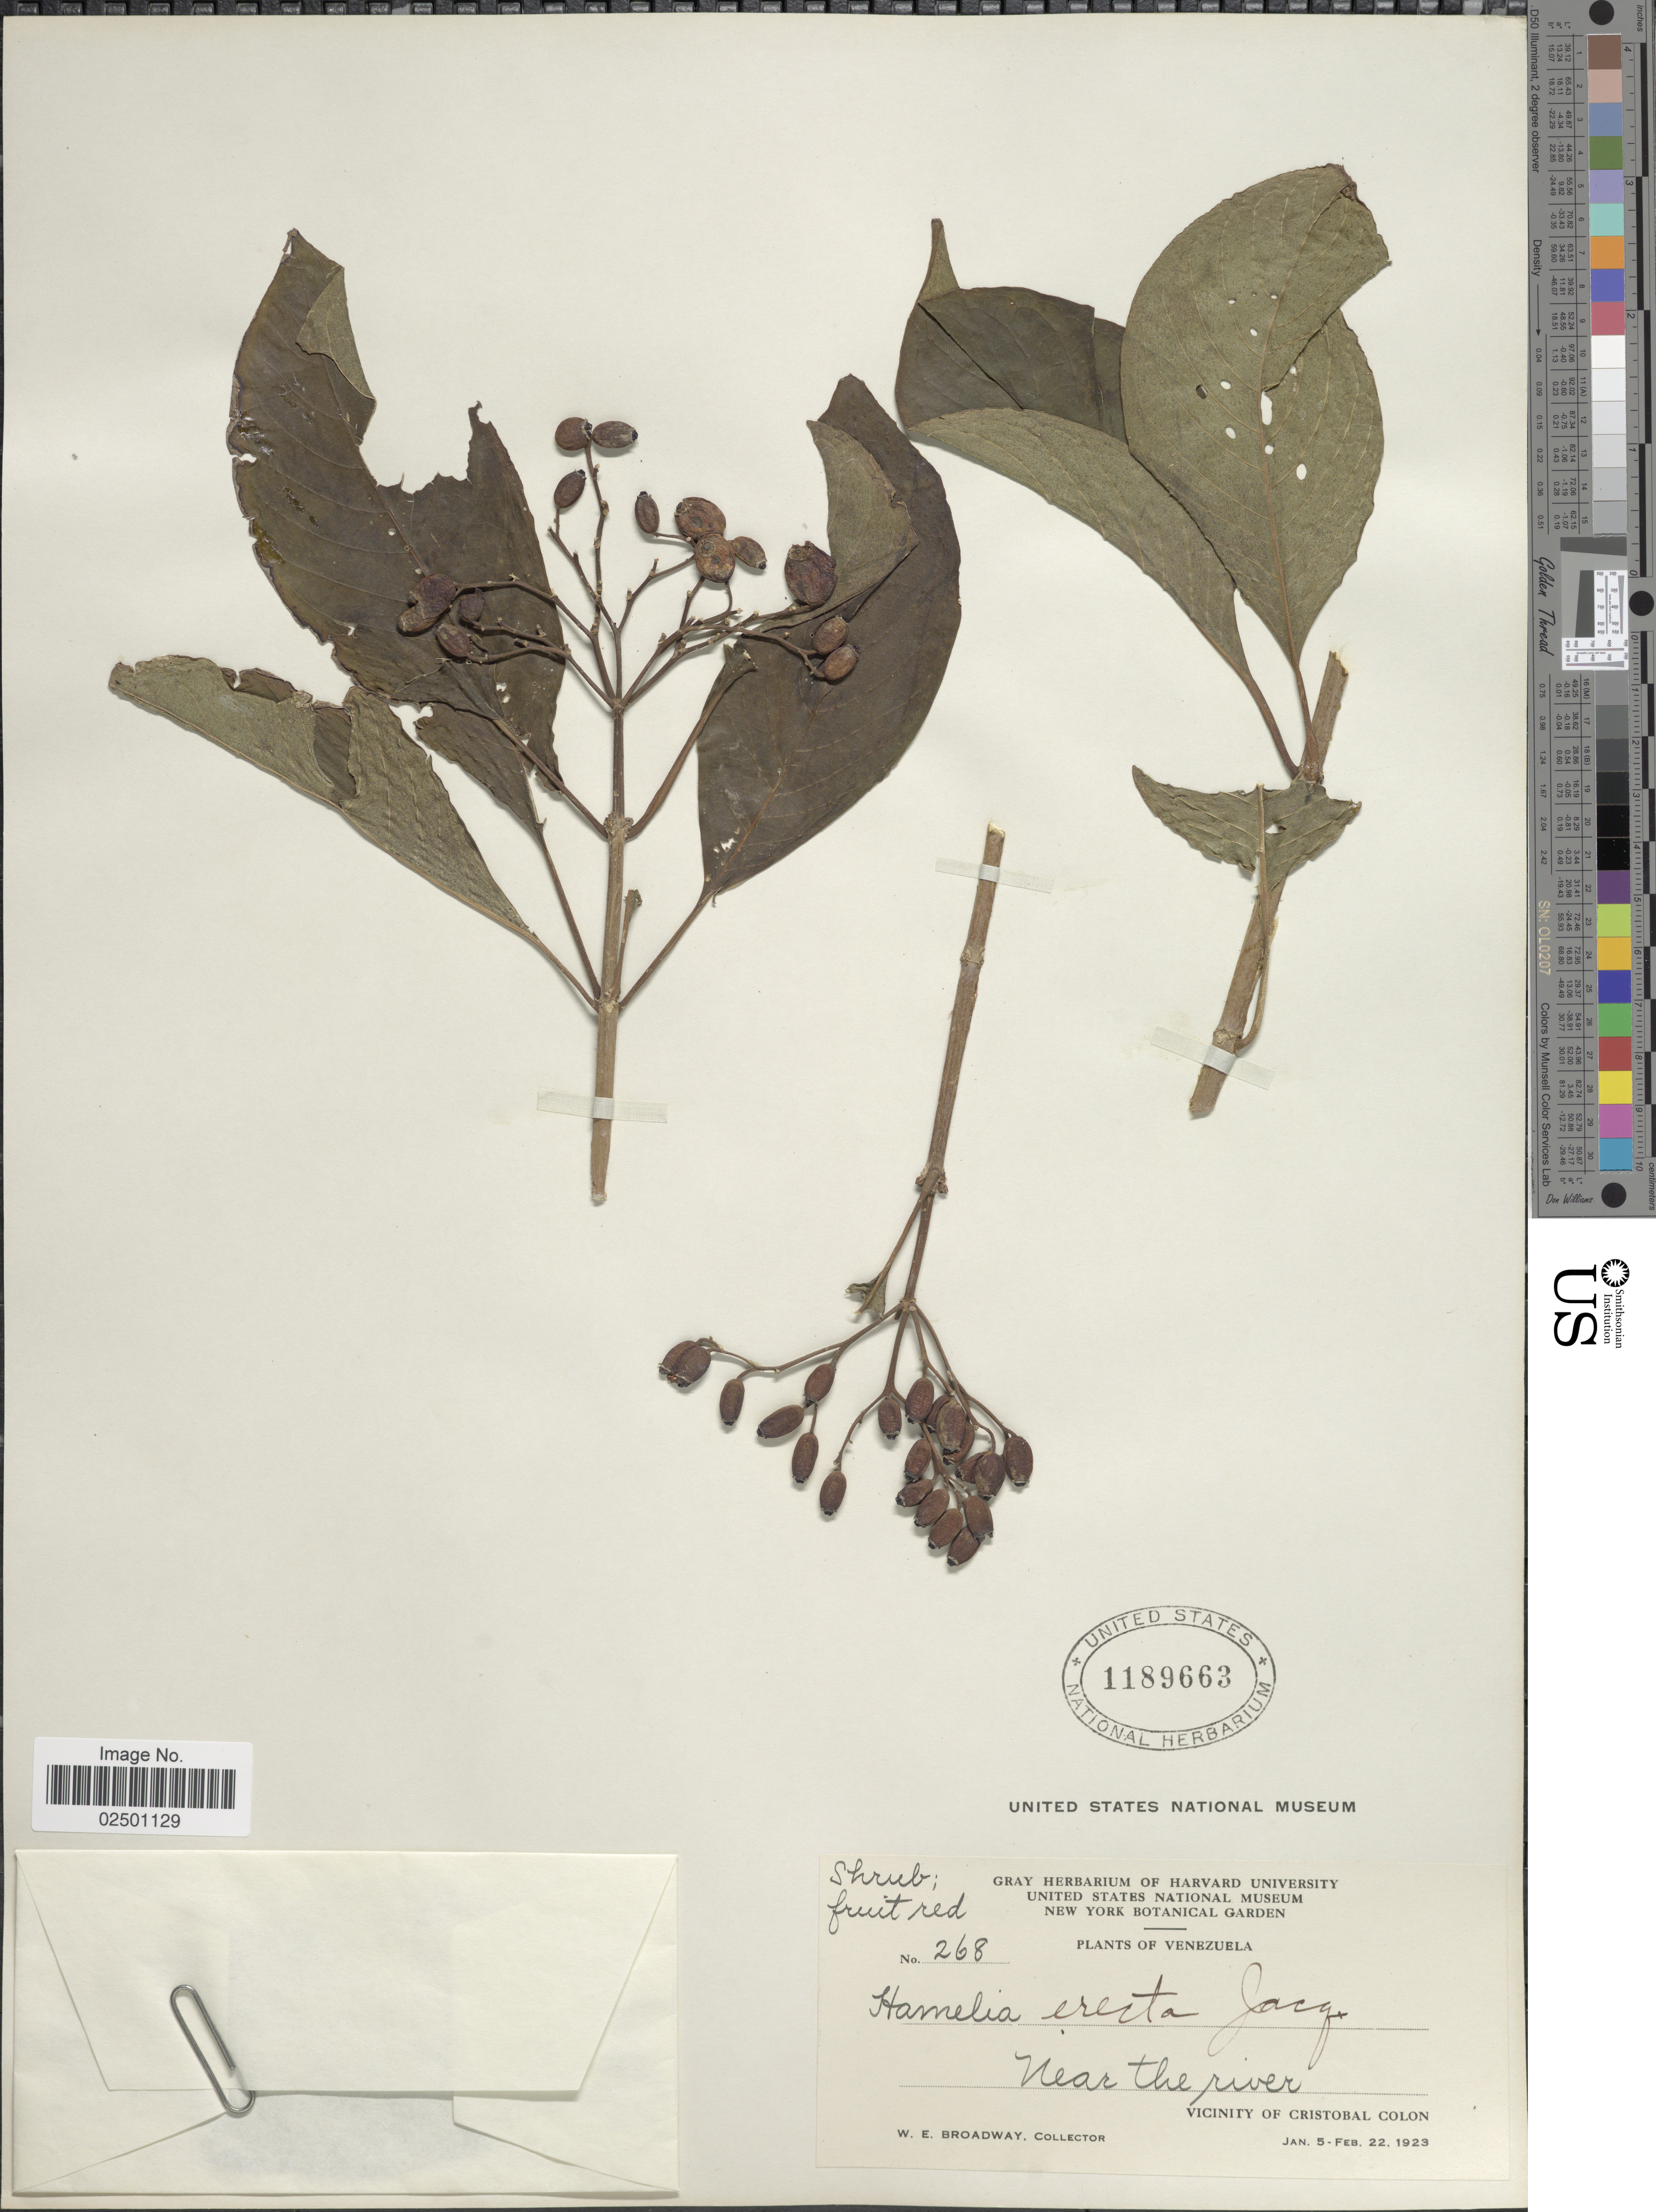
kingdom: Plantae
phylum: Tracheophyta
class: Magnoliopsida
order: Gentianales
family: Rubiaceae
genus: Hamelia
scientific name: Hamelia patens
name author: Jacq.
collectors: W. E. Broadway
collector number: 268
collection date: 1923-01-05/1923-02-22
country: Venezuela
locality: Near the river. Vicinity of Cristobal Colon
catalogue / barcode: US 1189663